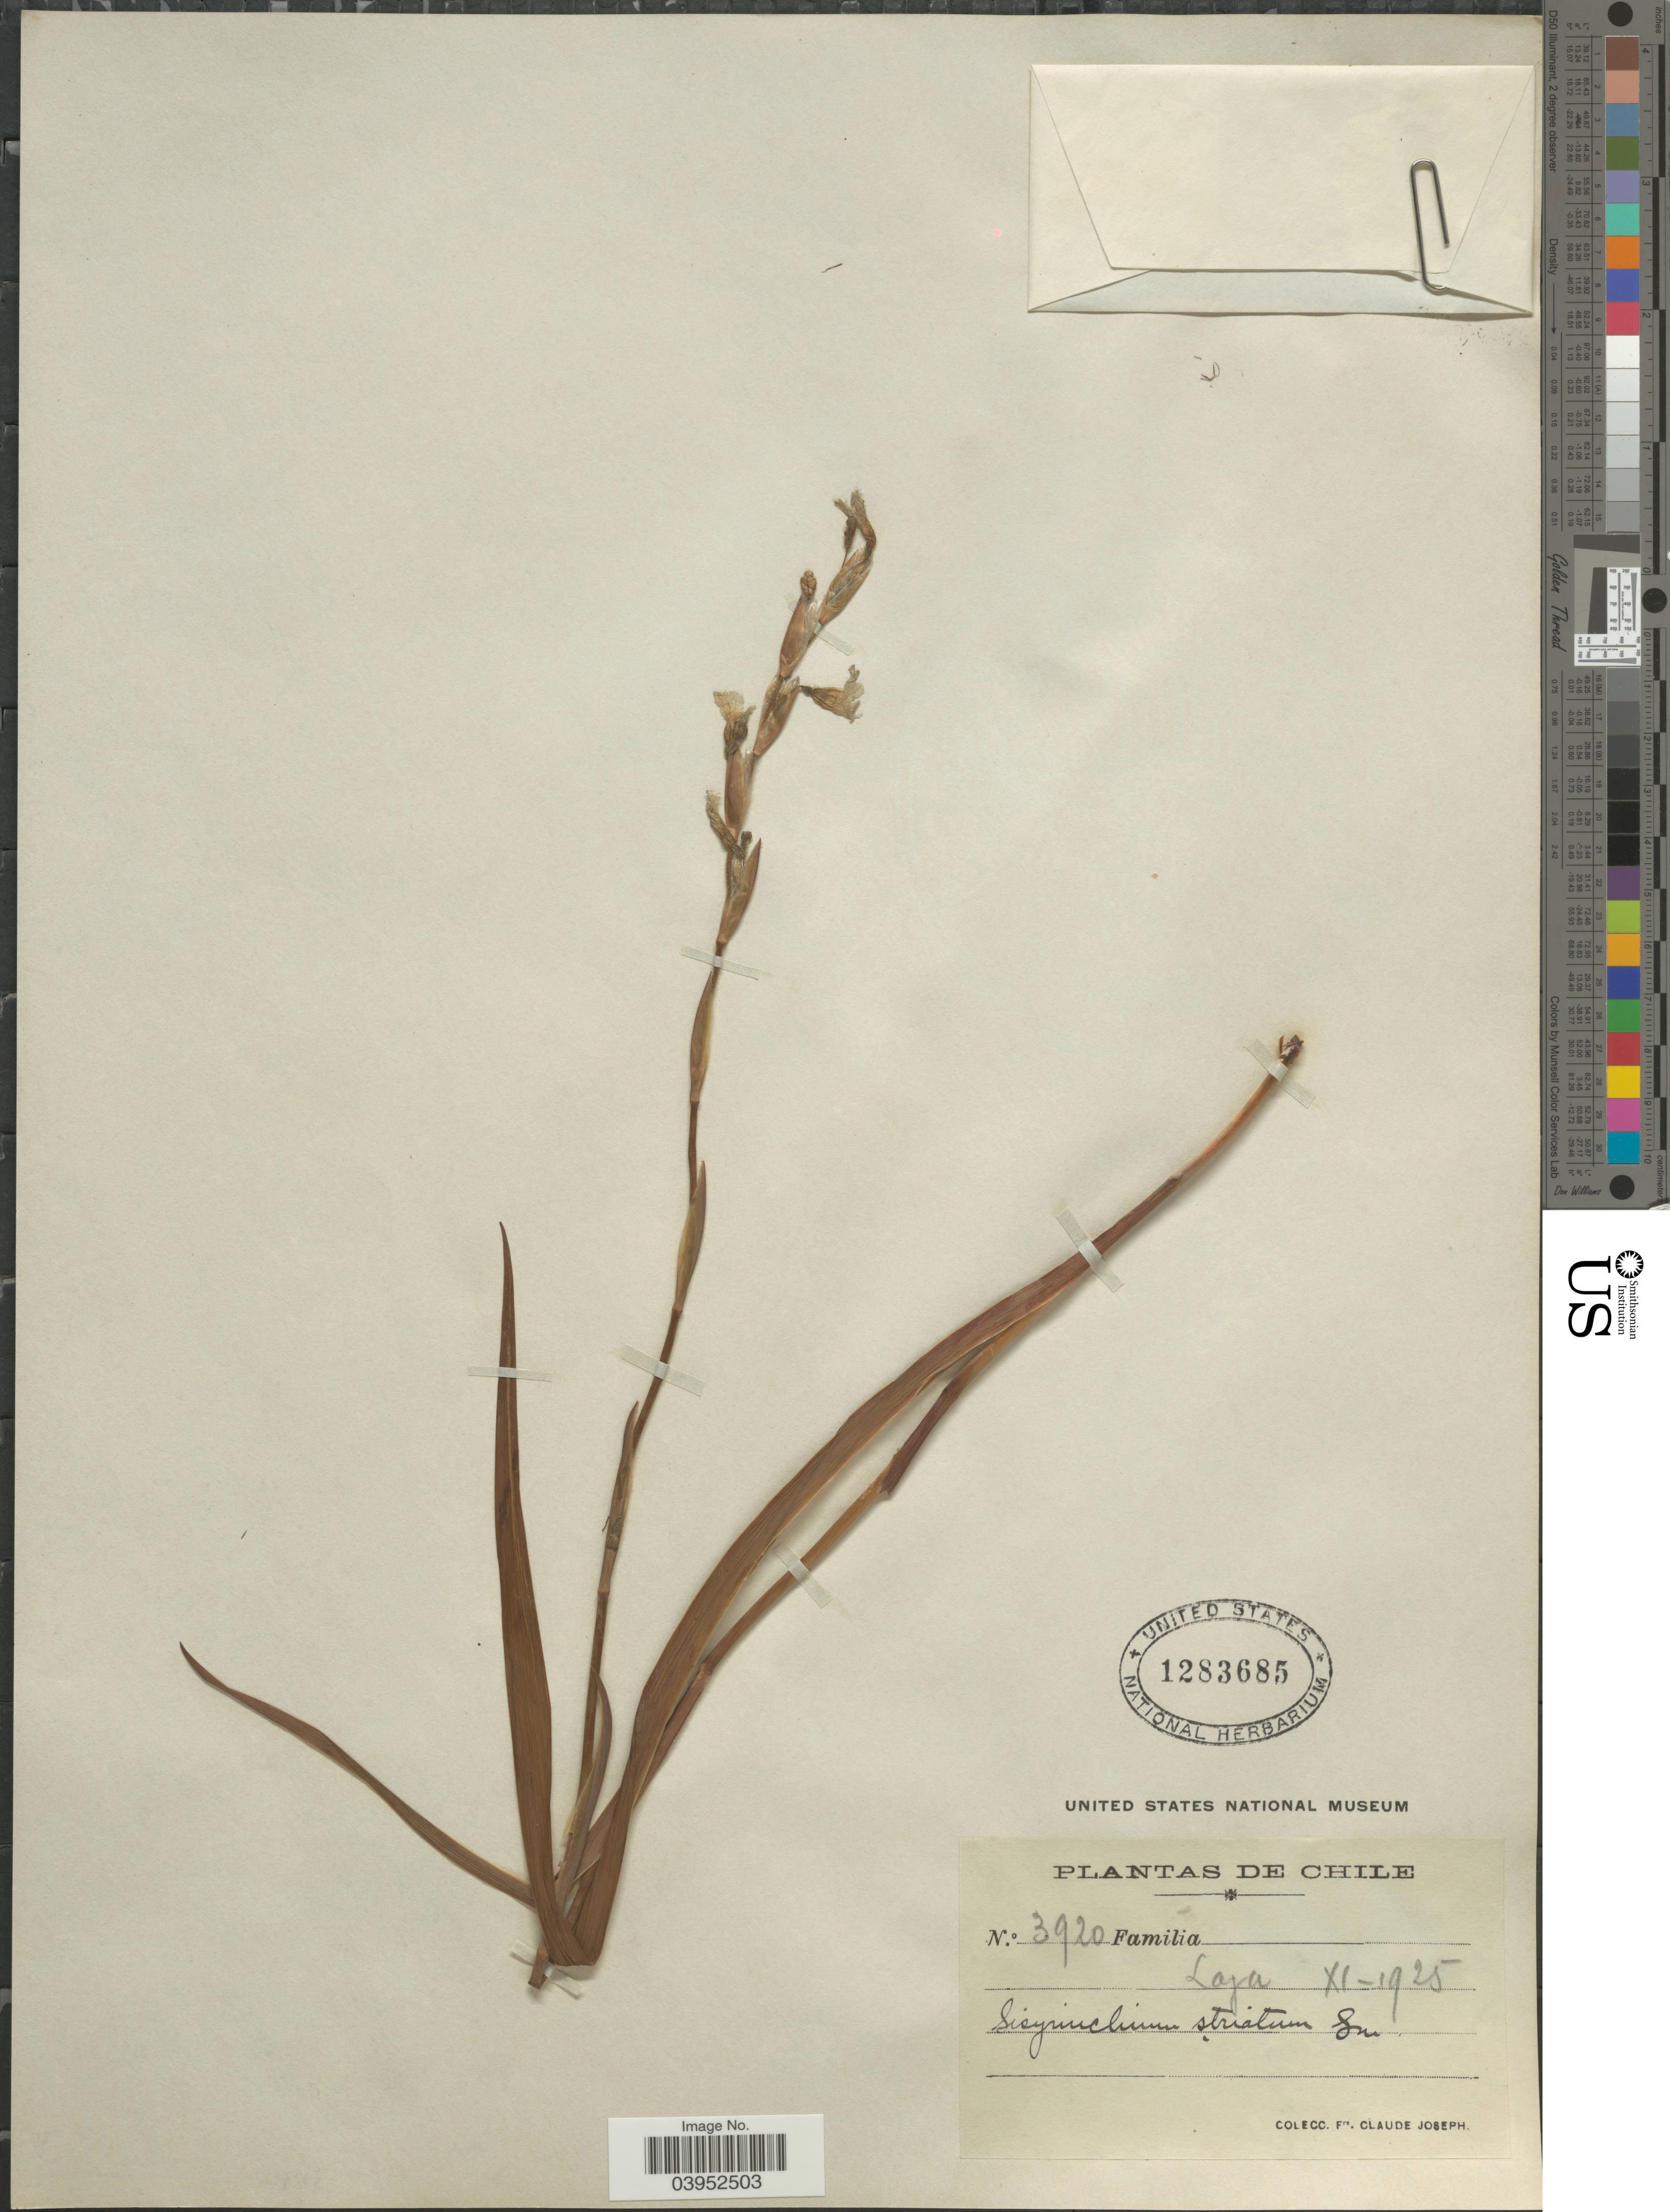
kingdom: Plantae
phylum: Tracheophyta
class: Liliopsida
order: Asparagales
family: Iridaceae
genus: Sisyrinchium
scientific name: Sisyrinchium striatum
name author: Sm.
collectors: Bro. Claude-Joseph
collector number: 3920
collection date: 1925-11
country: Chile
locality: Loja.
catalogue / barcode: US 1283685